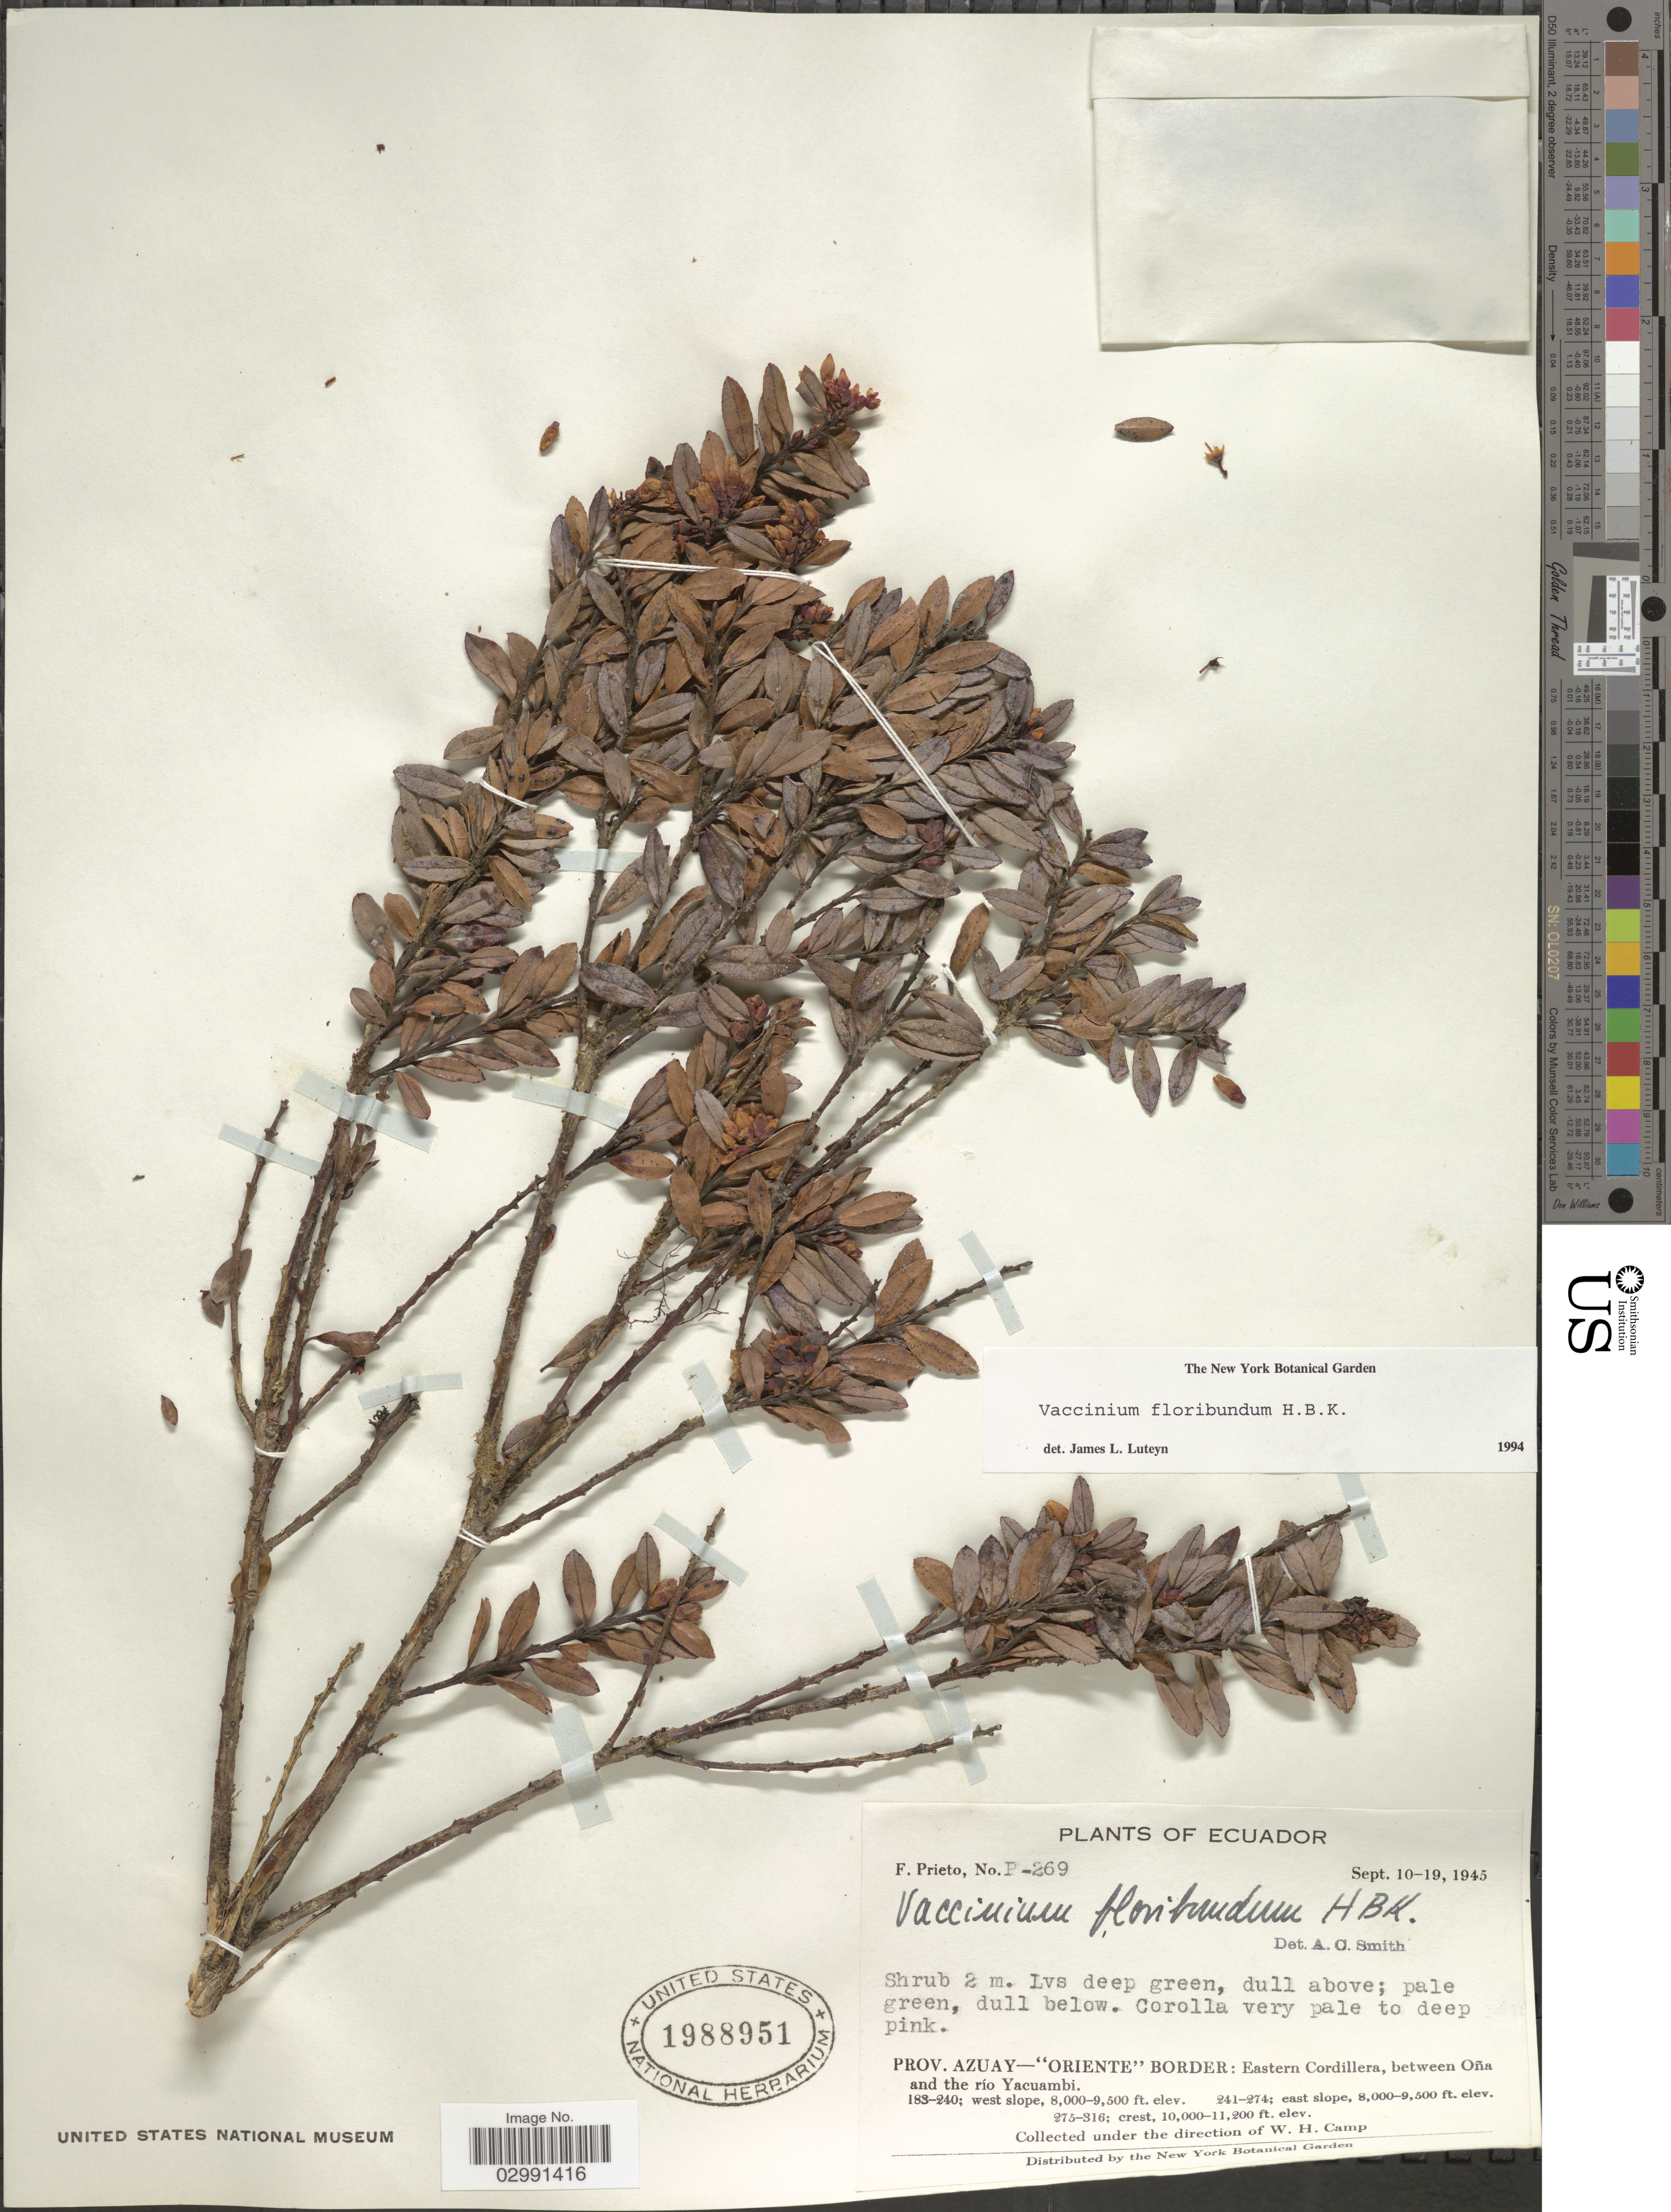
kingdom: Plantae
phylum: Tracheophyta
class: Magnoliopsida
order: Ericales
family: Ericaceae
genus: Vaccinium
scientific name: Vaccinium floribundum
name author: Kunth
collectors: F. Prieto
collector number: P-269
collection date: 1945-09-10/1945-09-19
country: Ecuador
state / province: Azuay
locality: Oriente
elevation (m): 2438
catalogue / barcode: US 1988951